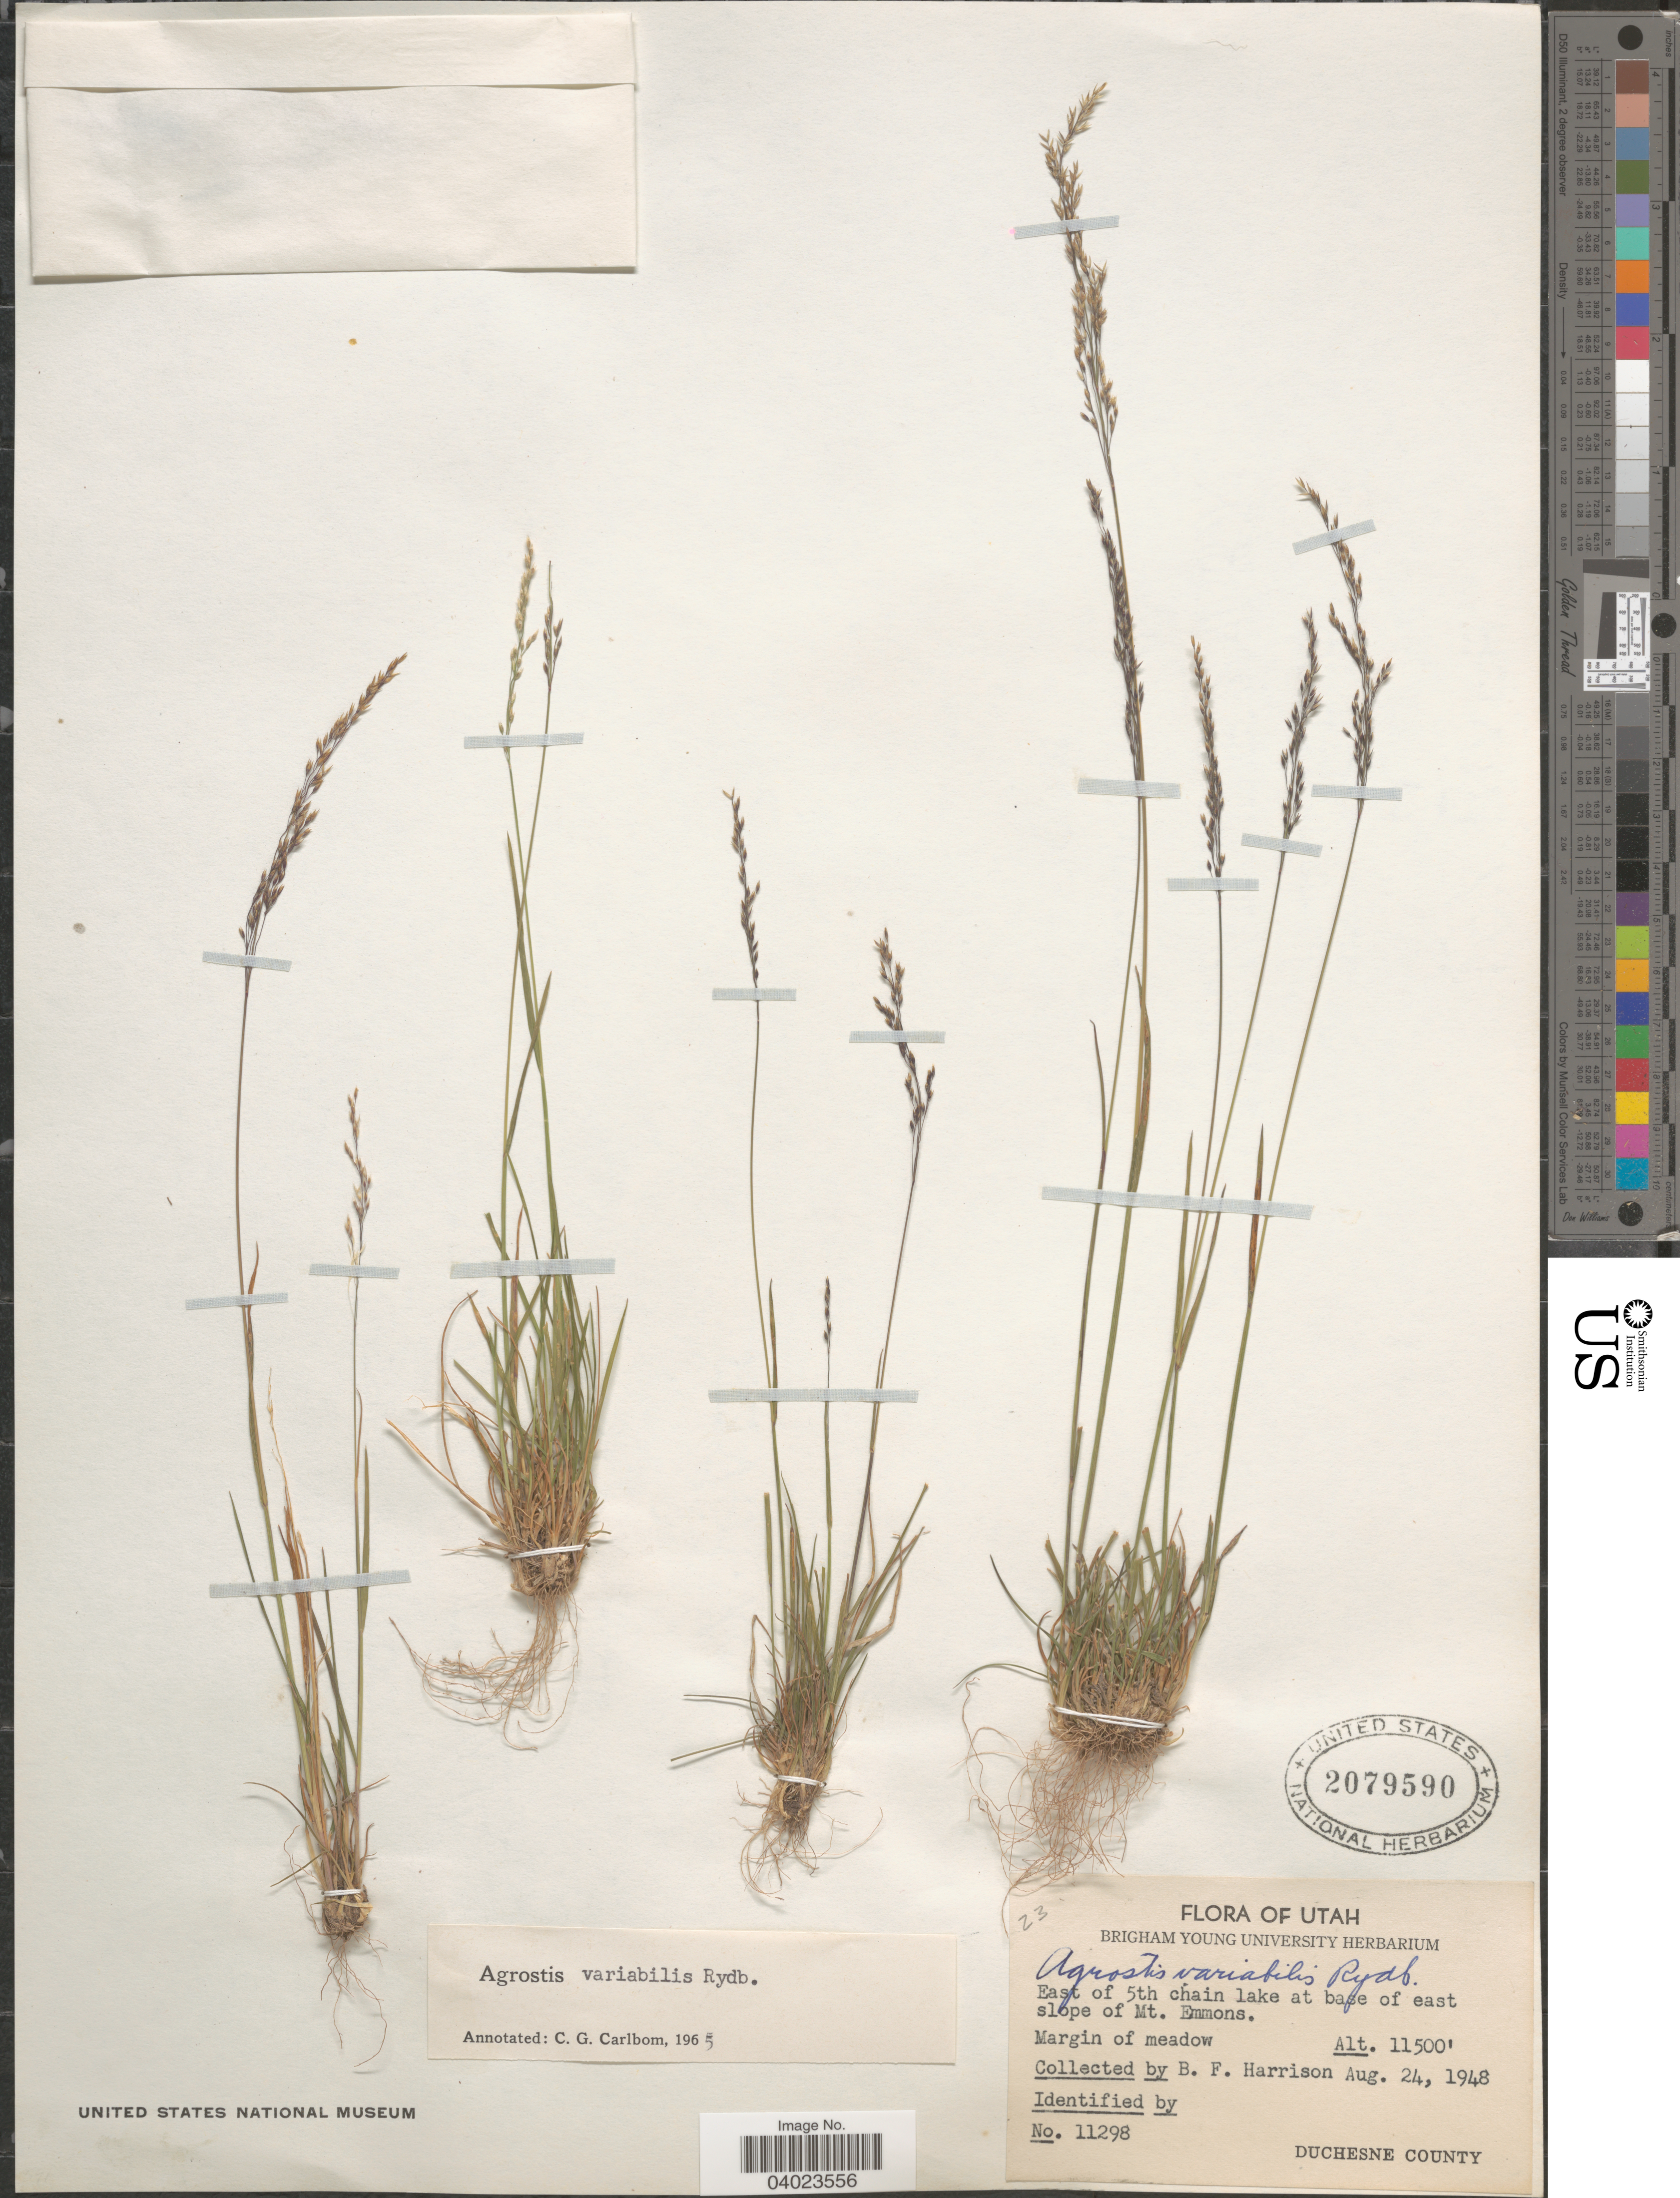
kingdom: Plantae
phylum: Tracheophyta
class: Liliopsida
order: Poales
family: Poaceae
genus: Agrostis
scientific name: Agrostis variabilis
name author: Rydb.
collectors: B. F. Harrison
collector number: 11298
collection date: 1948-08-24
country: United States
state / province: Utah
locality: East of 5th chain lake at base of east slope of Mt. Emmons. Duchesne County.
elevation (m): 3505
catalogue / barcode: US 2079590